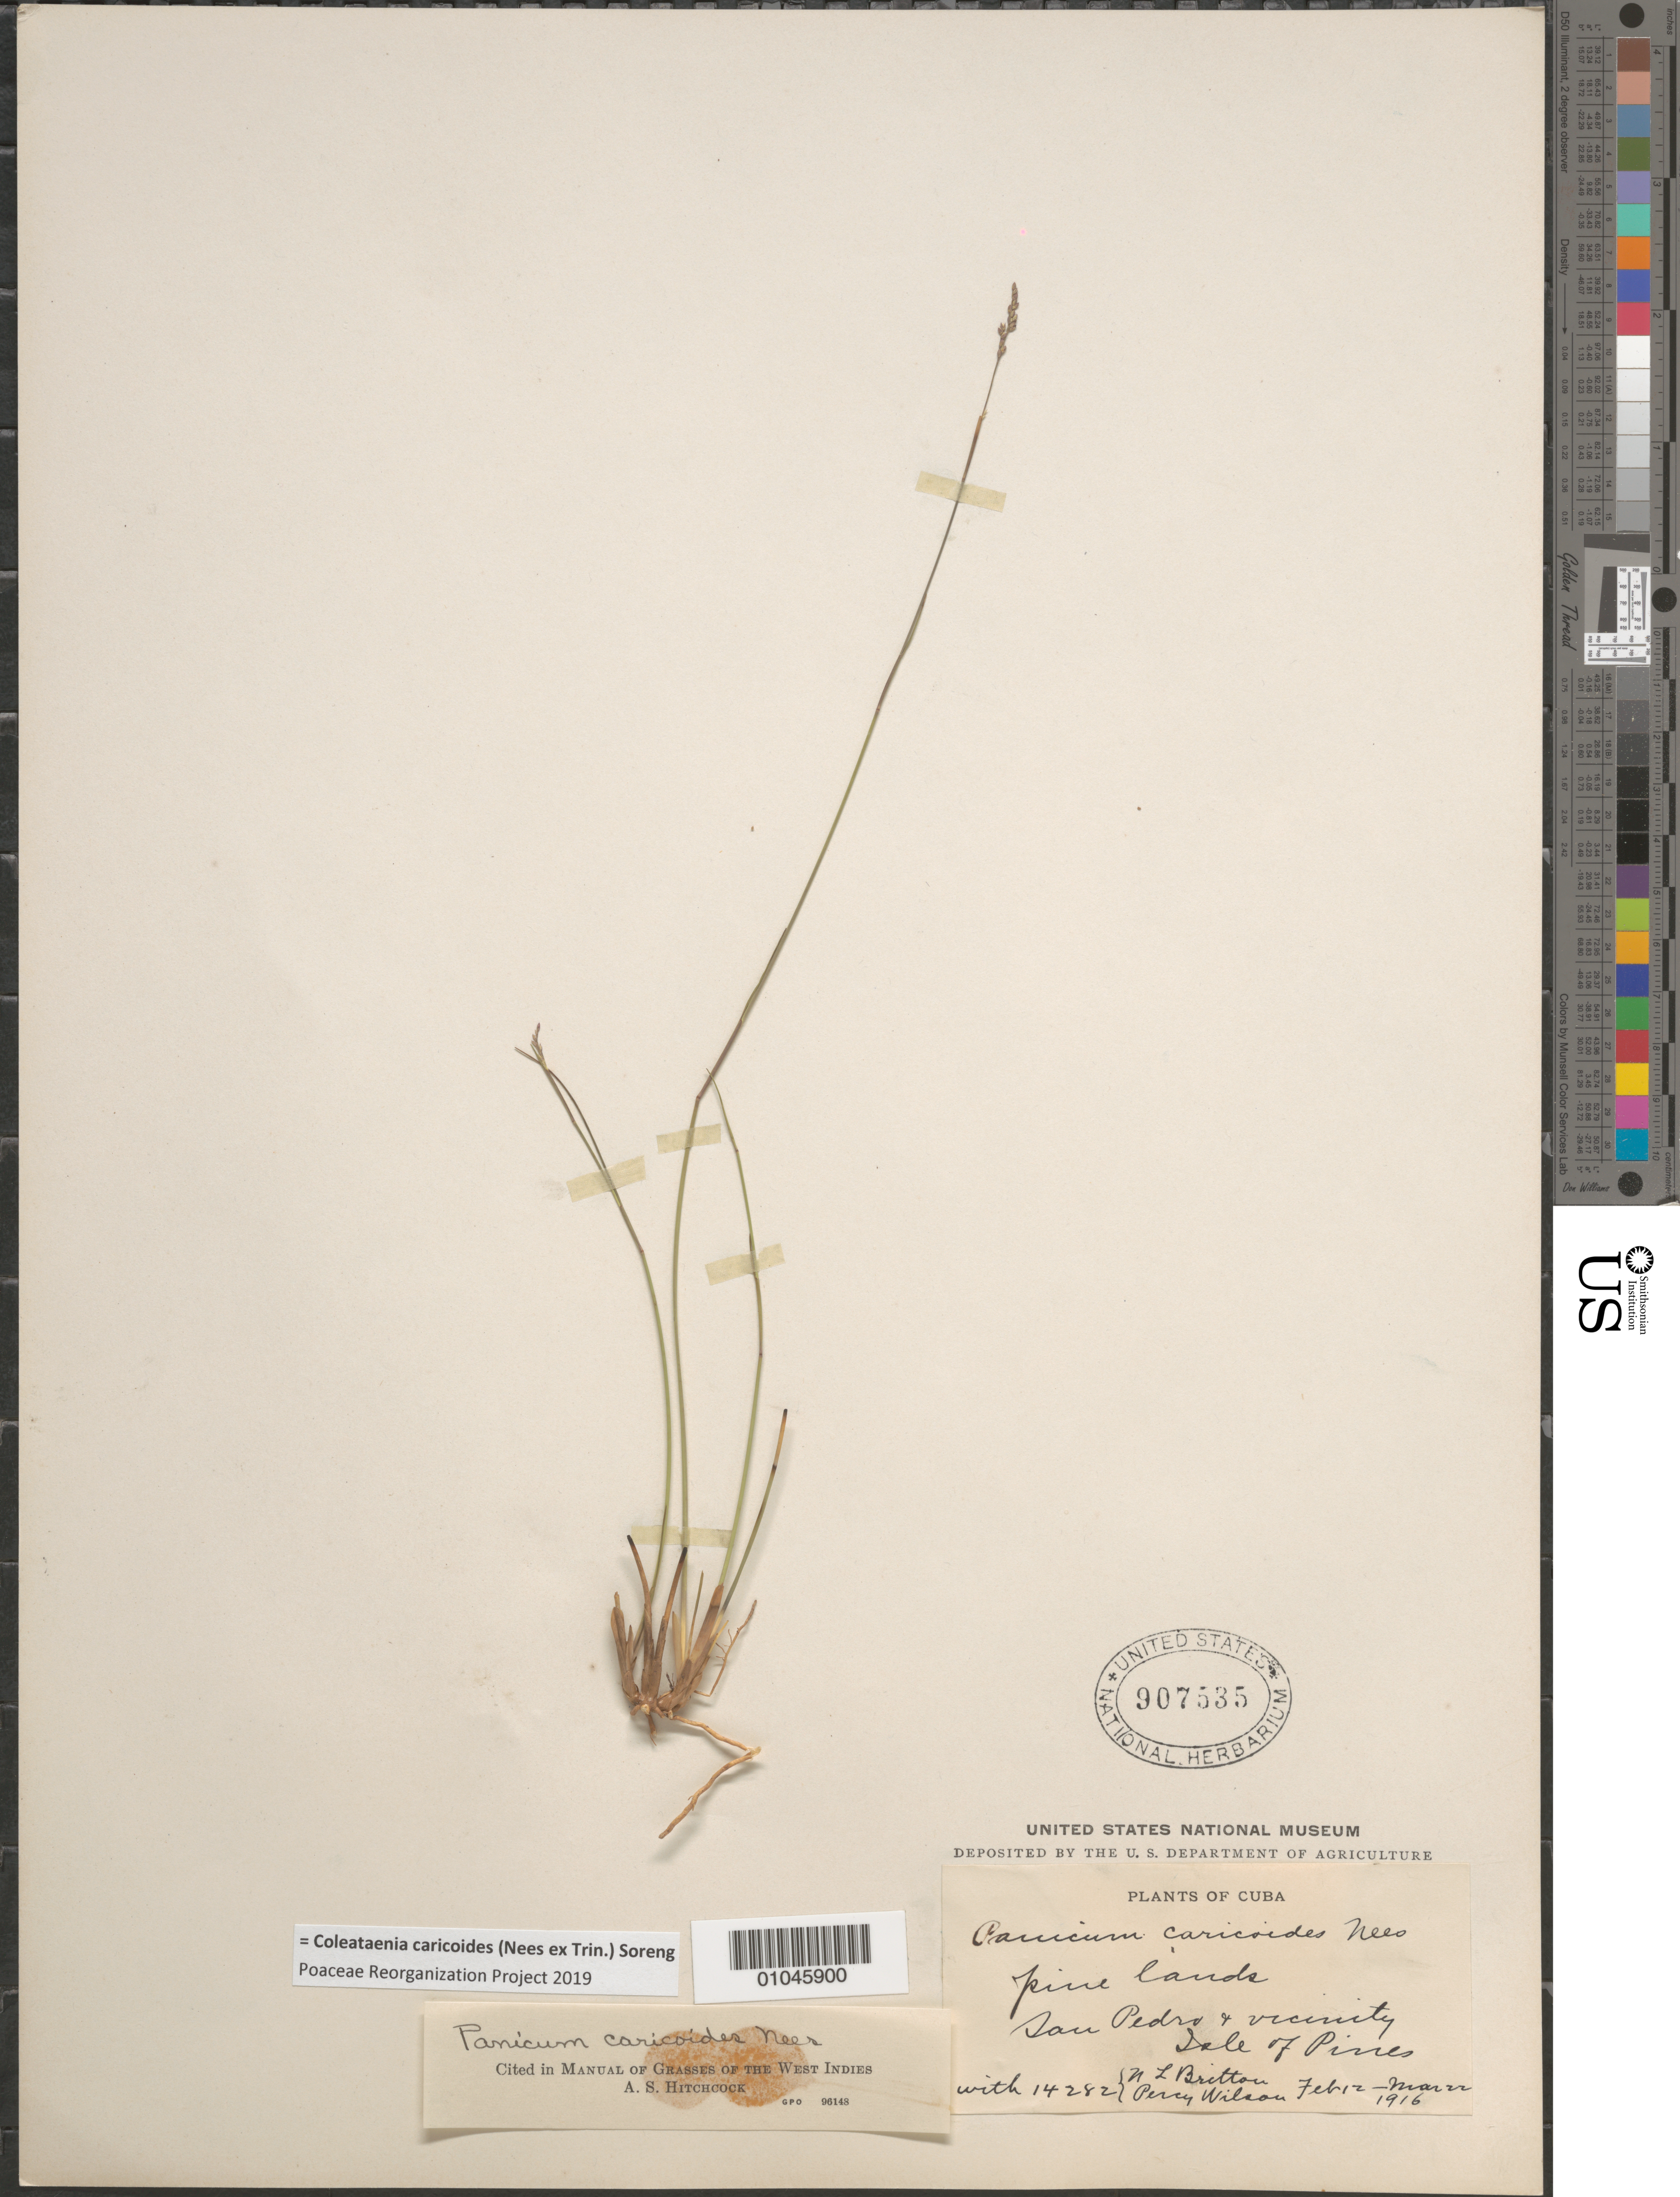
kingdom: Plantae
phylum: Tracheophyta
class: Liliopsida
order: Poales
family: Poaceae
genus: Panicum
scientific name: Panicum caricoides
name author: Nees ex Trin.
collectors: N. Britton & P. Wilson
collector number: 14282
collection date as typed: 12 Feb 1916 to 22 Mar 1916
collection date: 1916-02-12/1916-03-22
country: Cuba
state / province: Isla de la Juventud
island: Isla de la Juventud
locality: Pine Lands San Pedro and vicinity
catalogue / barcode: US 907535